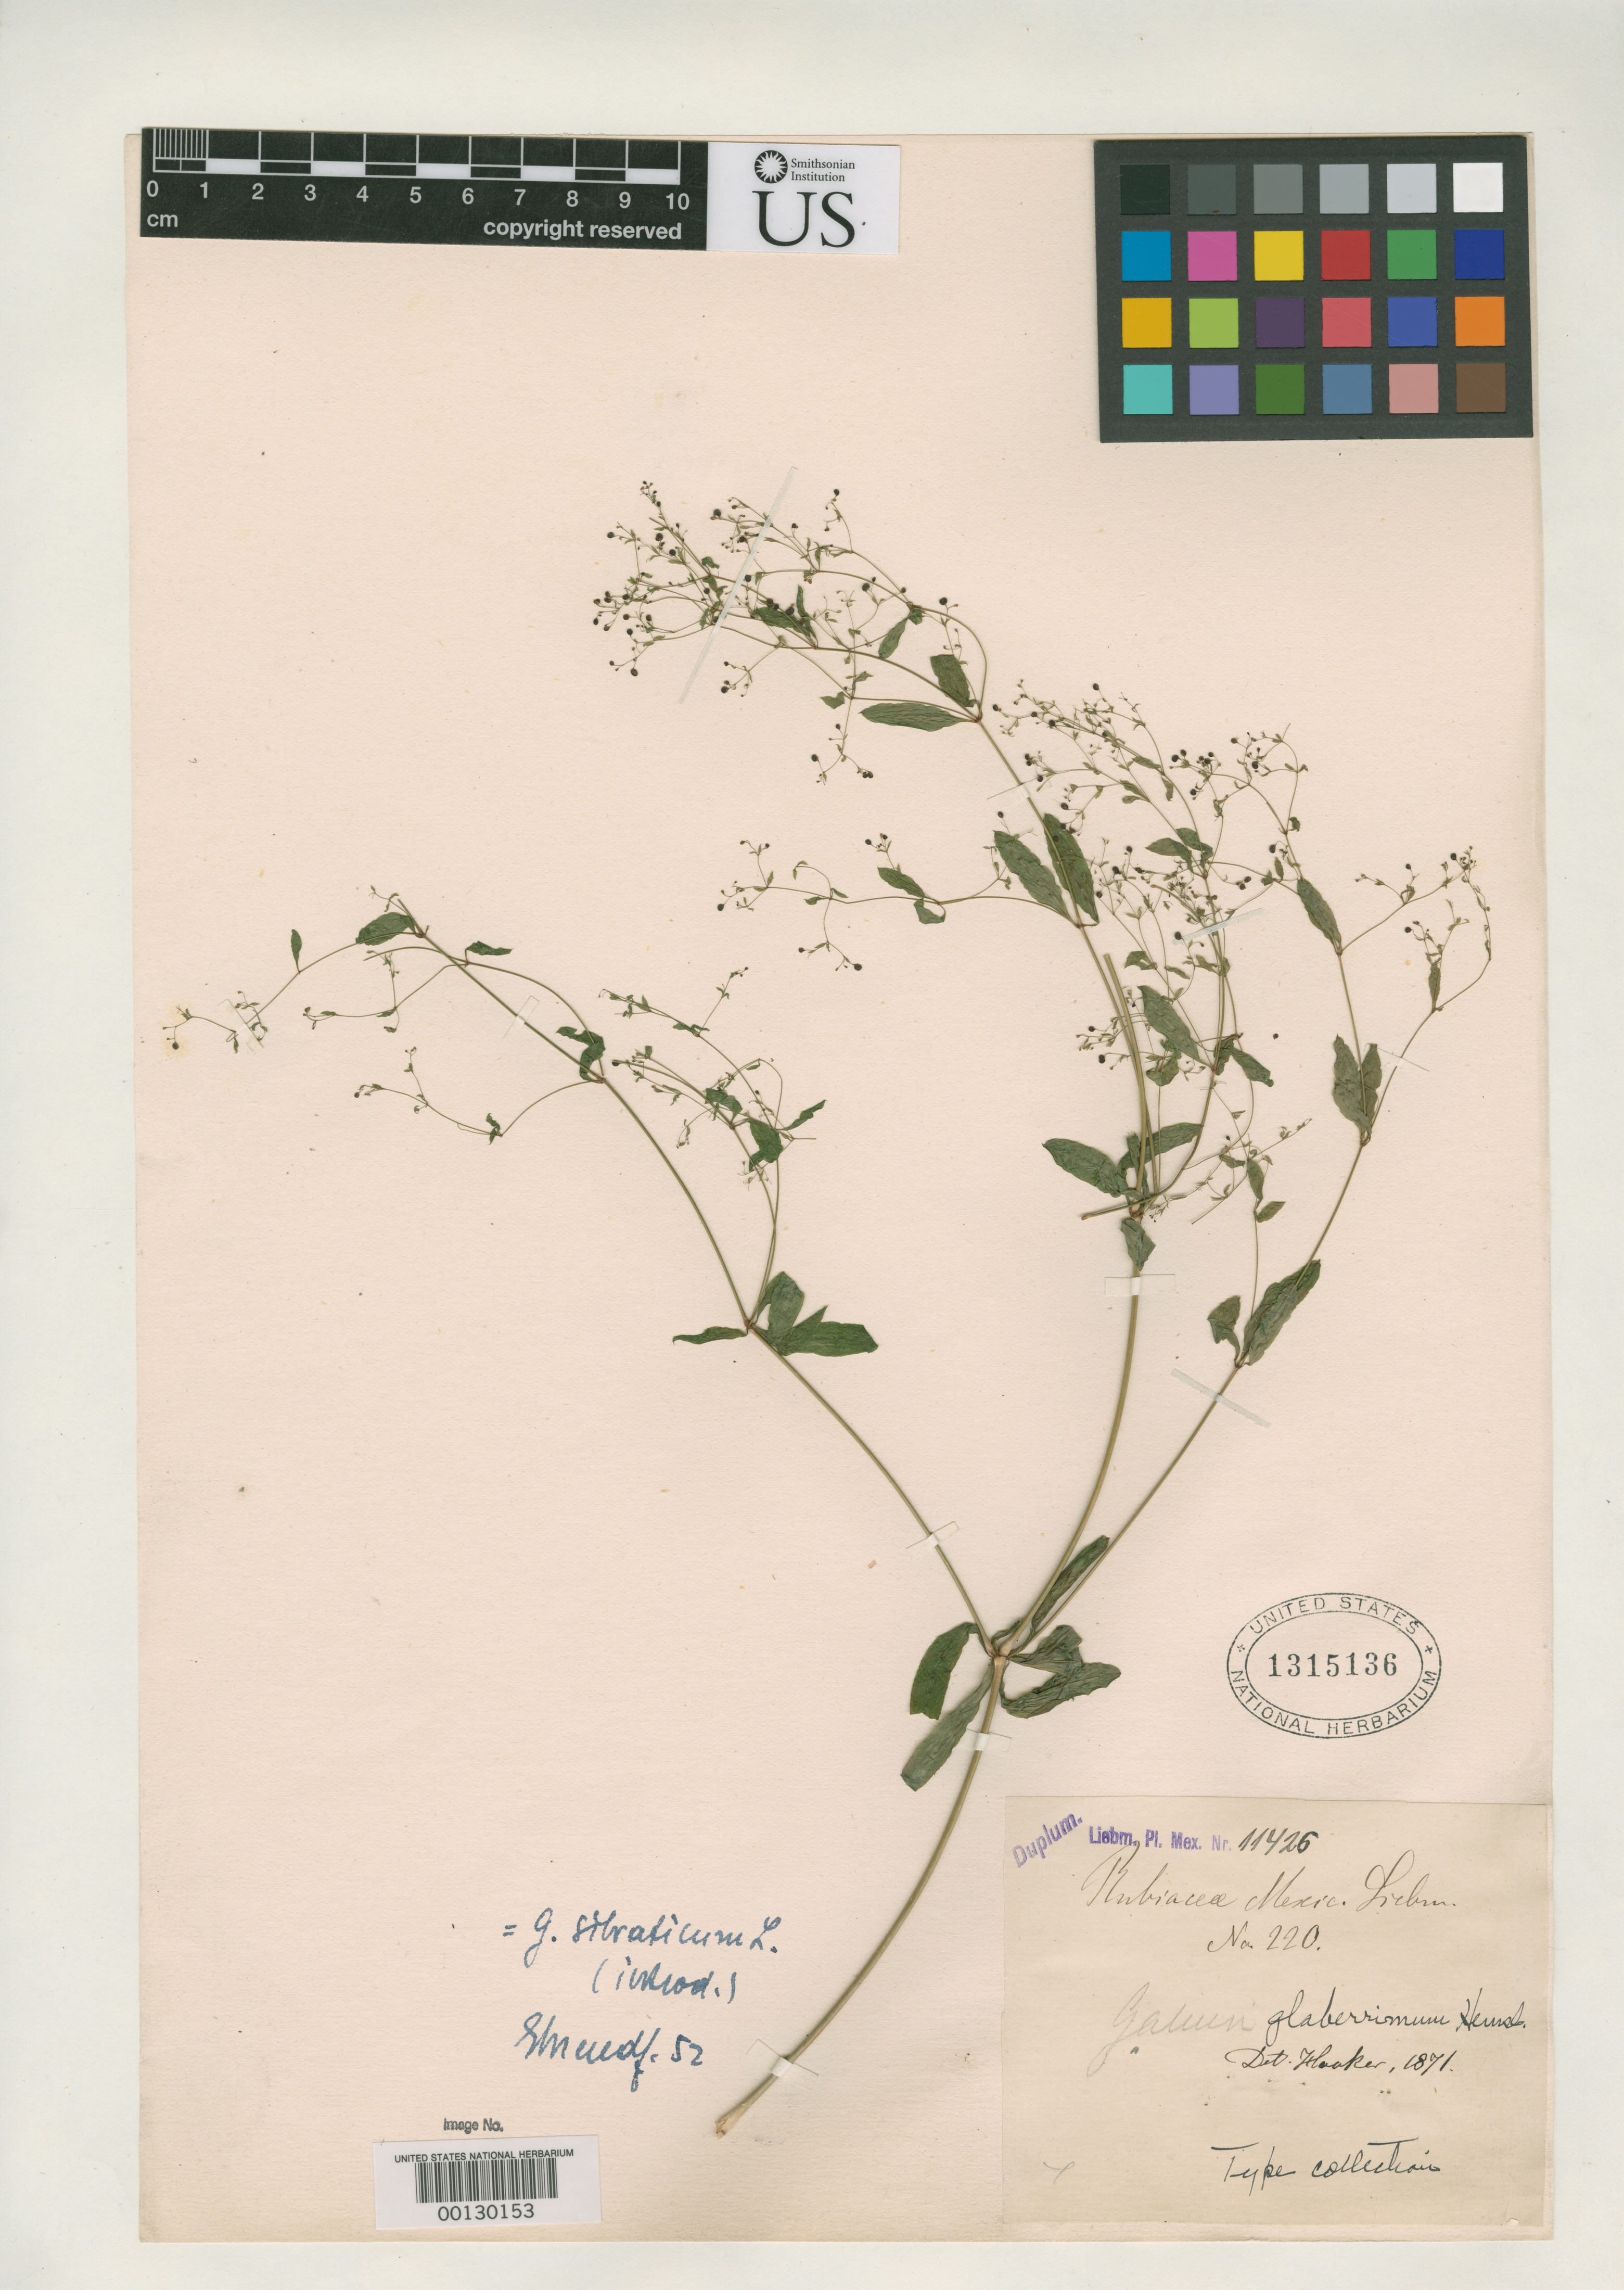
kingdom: Plantae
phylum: Tracheophyta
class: Magnoliopsida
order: Gentianales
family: Rubiaceae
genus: Galium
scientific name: Galium glaberrimum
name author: Hemsl.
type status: Type Fragment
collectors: F. M. Liebmann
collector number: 220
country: Mexico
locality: E of Monserrat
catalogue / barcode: US 1315136